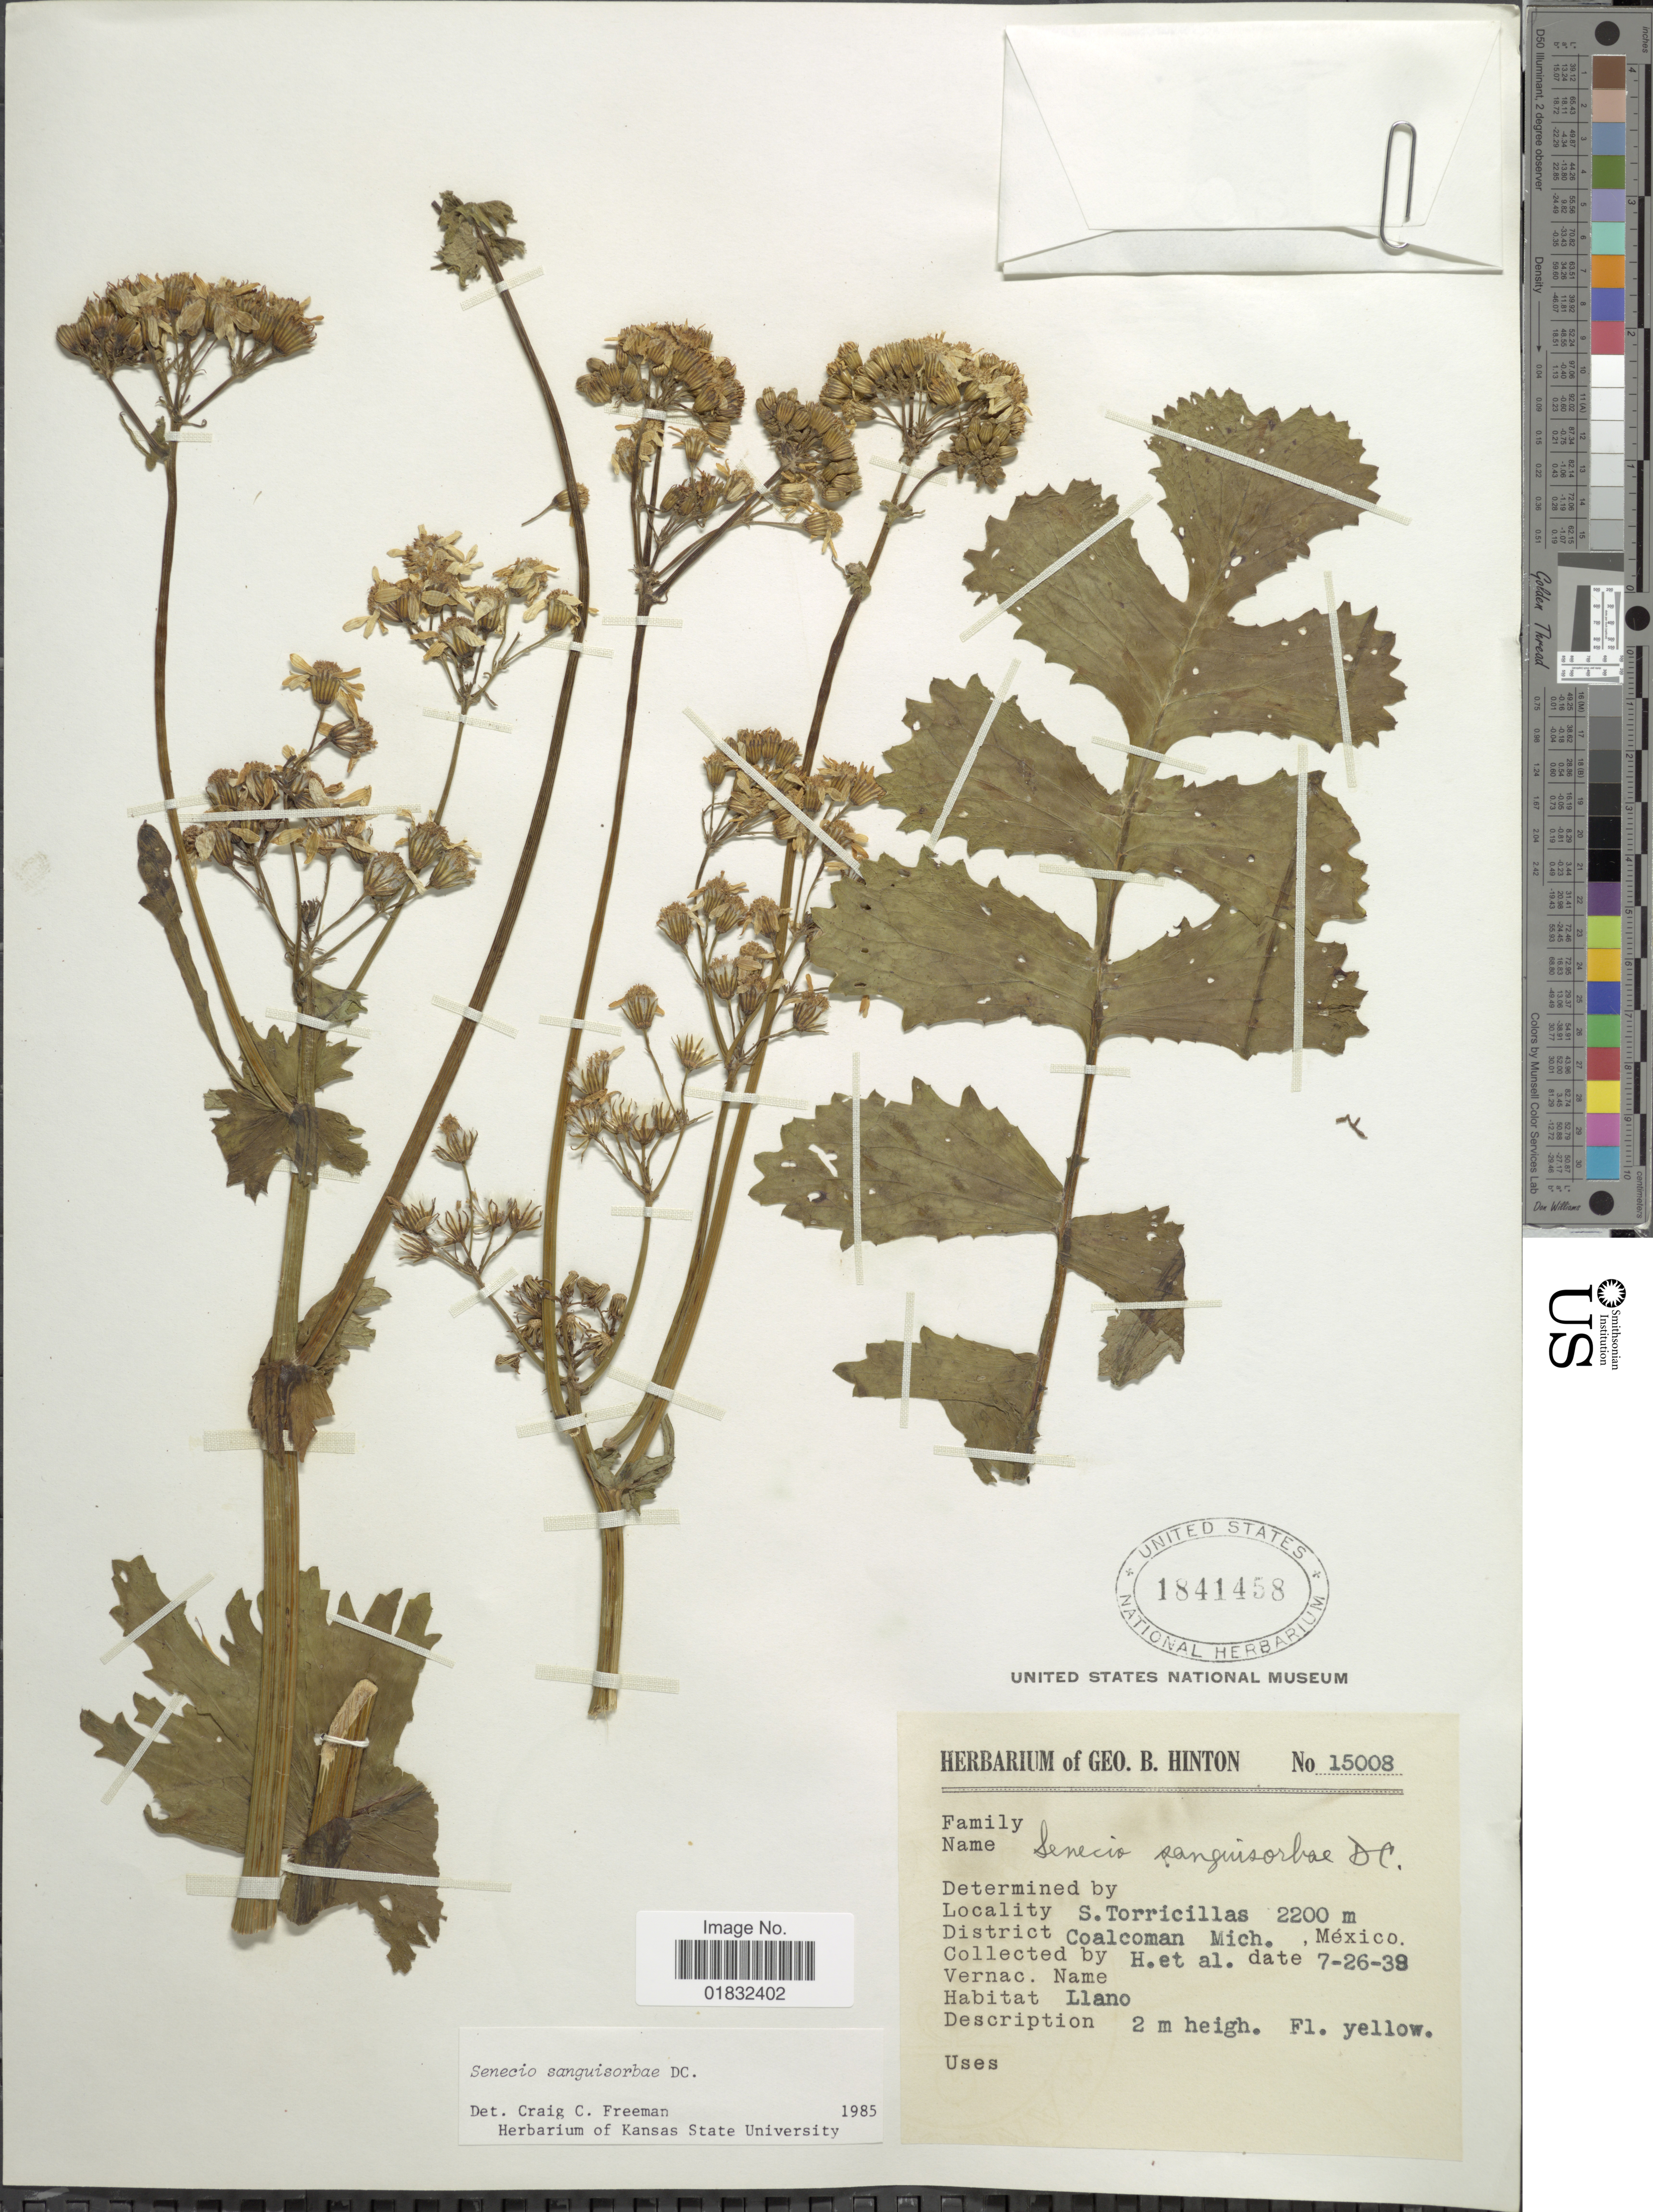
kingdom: Plantae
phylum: Tracheophyta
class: Magnoliopsida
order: Asterales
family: Asteraceae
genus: Packera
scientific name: Packera sanguisorboides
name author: (Rydb.) W.A. Weber & Á. Löve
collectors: G. B. Hinton & et al.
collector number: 15008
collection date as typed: Transcribed d/m/y: 26/7/39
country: Mexico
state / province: Michoacán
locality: S. Torricillas, District Coalcoman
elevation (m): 2200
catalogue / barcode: US 1841458